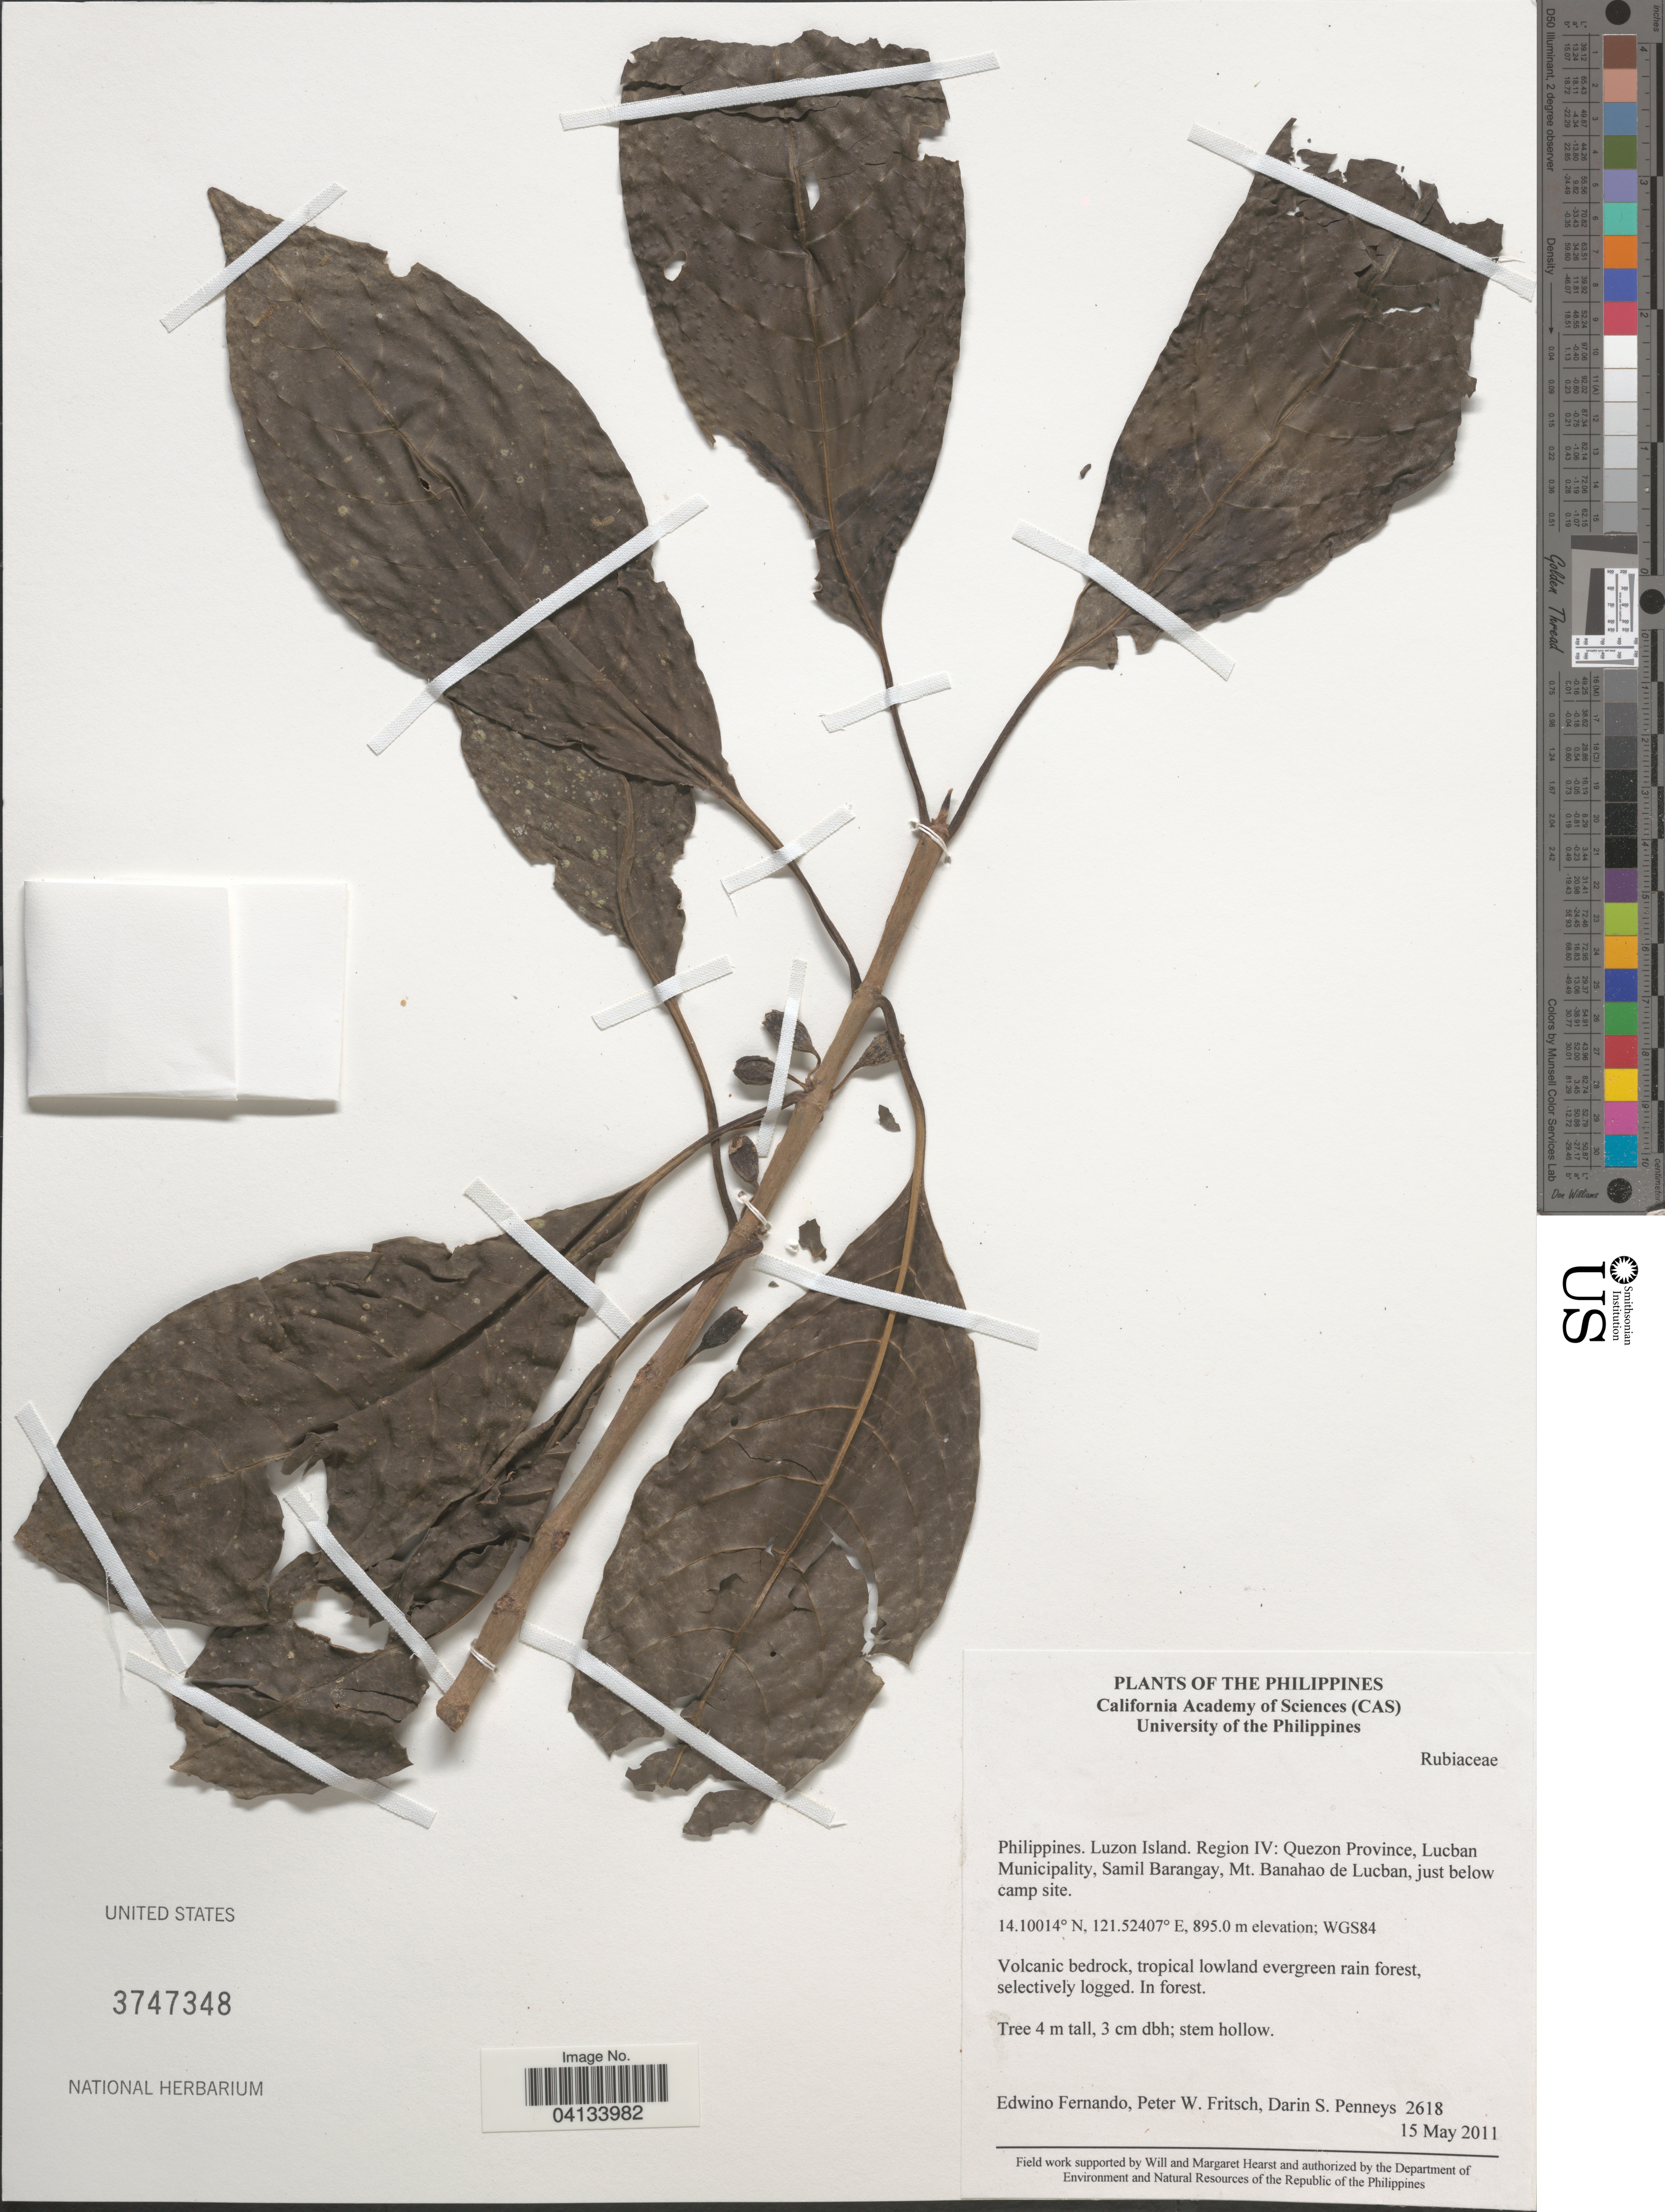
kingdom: Plantae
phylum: Tracheophyta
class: Magnoliopsida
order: Gentianales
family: Rubiaceae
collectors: E. S. Fernando, P. W. Fritsch & D. S. Penneys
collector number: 2618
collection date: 2011-05-15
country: Philippines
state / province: Northern Mindanao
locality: Luzon Island. Region IV: Quezon Province, Lucban Municipality, Samil Barangay, Mt. Banahao de Lucban, just below camp site. WGS84.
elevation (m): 895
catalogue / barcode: US 3747348